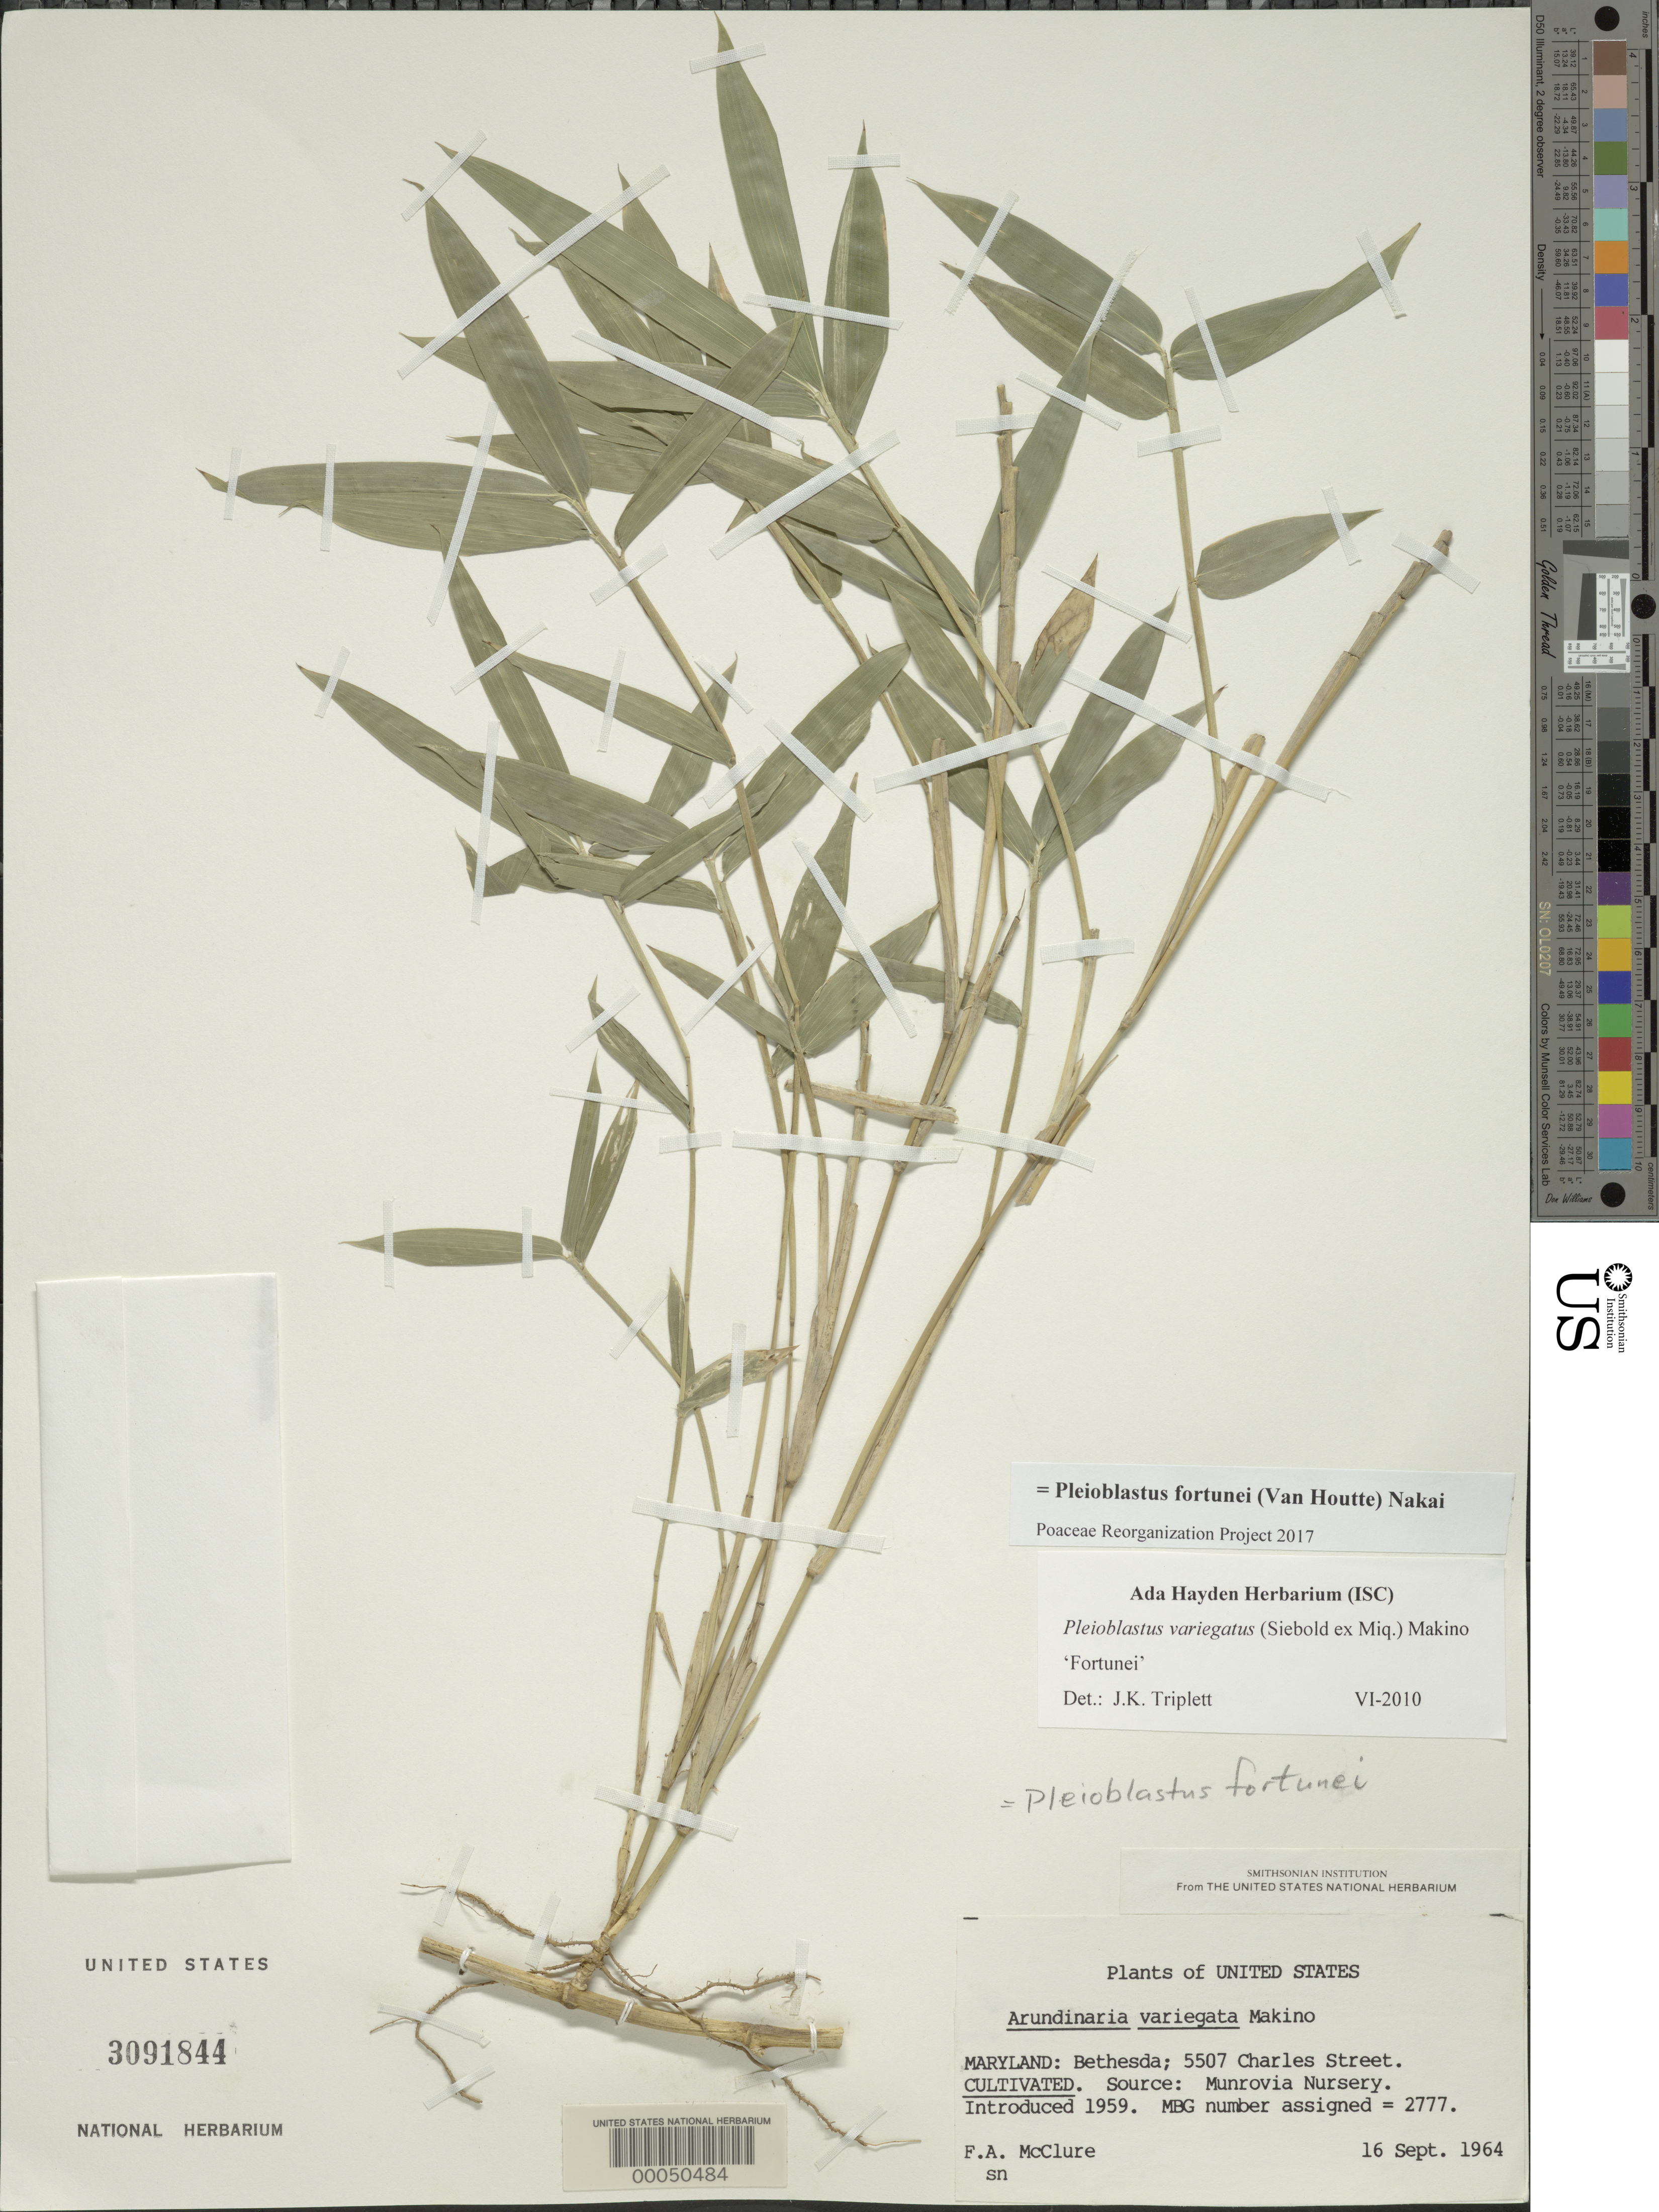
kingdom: Plantae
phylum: Tracheophyta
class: Liliopsida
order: Poales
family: Poaceae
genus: Pleioblastus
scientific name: Pleioblastus fortunei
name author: (Van Houtte) Nakai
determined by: Poaceae Reorganization Project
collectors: F. A. McClure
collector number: MBG 2777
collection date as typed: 16 Sep 1964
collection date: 1964-09-16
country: United States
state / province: Maryland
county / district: Montgomery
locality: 5507 Charles Street, Bethesda (McClure's garden)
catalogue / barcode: US 3091844